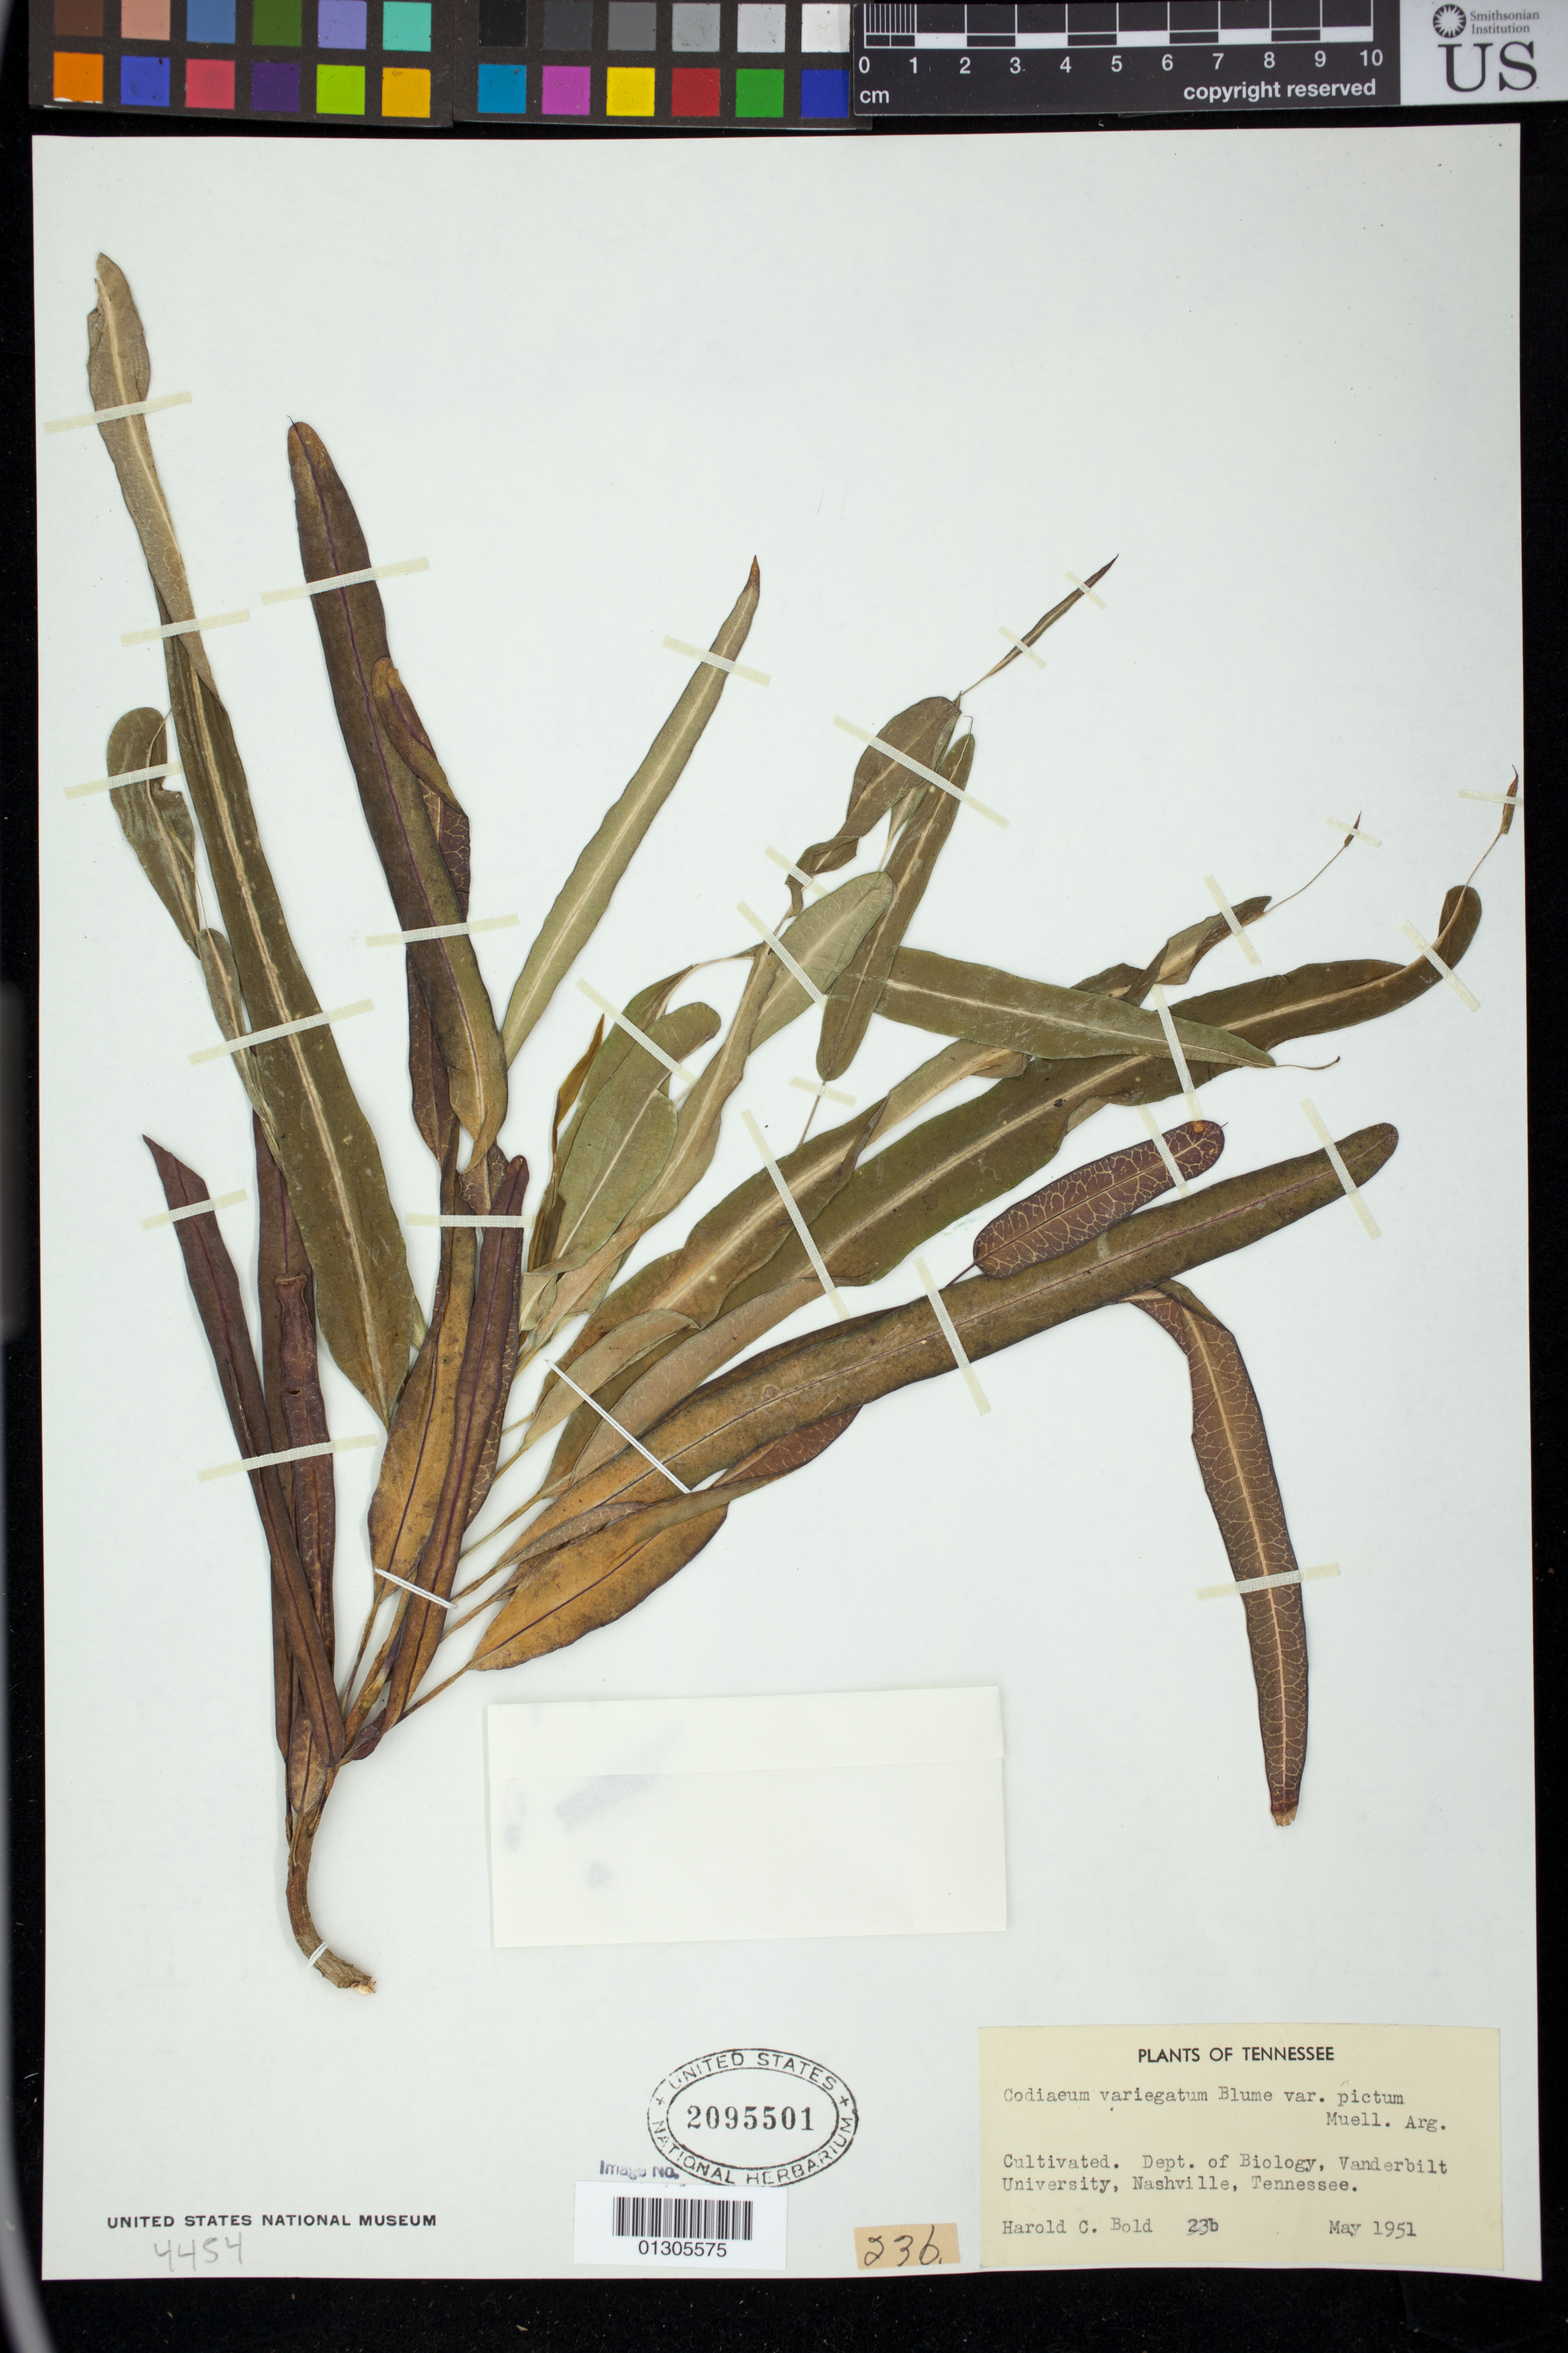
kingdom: Plantae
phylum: Tracheophyta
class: Magnoliopsida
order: Malpighiales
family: Euphorbiaceae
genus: Codiaeum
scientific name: Codiaeum variegatum var. pictum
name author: (Lodd.) Müll. Arg.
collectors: H. Bold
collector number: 23b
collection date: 1951-05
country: United States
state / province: Tennessee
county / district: Davidson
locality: Dept. of Biology, Vanderbilt University, Nashville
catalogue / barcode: US 2095501